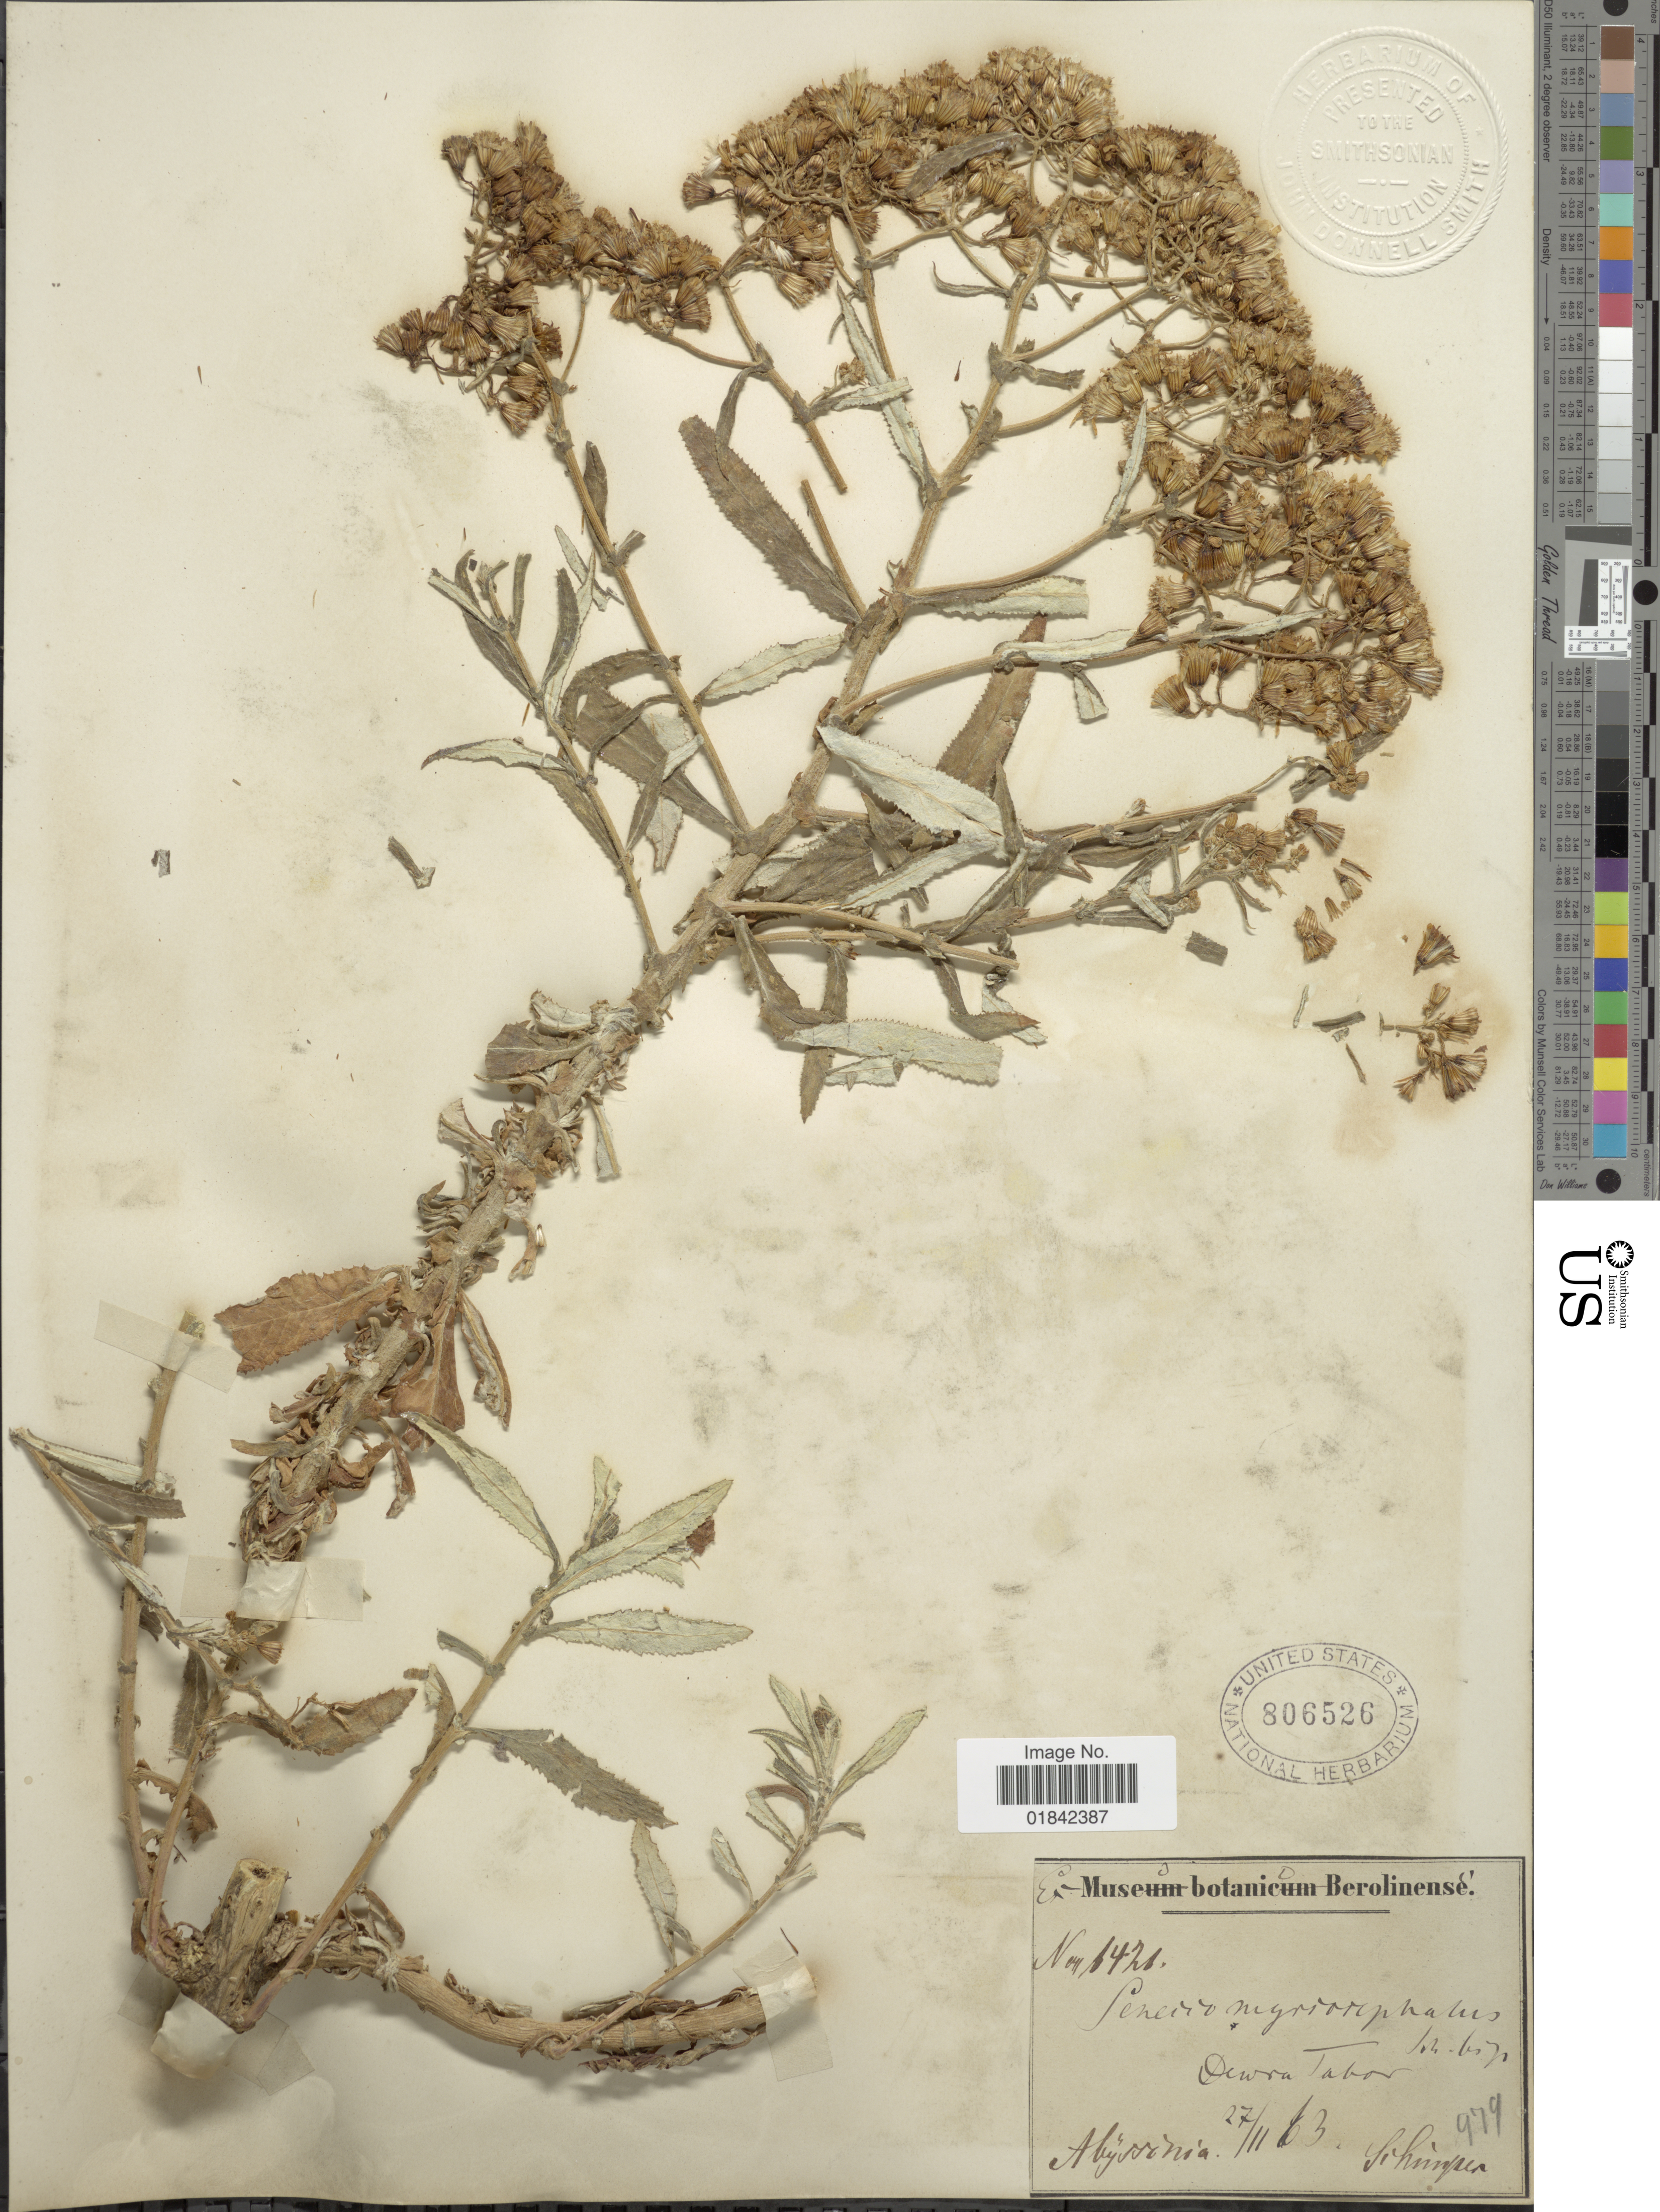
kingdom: Plantae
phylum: Tracheophyta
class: Magnoliopsida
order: Asterales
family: Asteraceae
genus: Senecio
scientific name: Senecio myriocephalus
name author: Sch. Bip. ex A. Rich.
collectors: -. Schimper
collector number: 6421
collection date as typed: Transcribed d/m/y: 27/11/63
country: Eritrea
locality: Dewra Tabor, Abyssinia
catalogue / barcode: US 806526